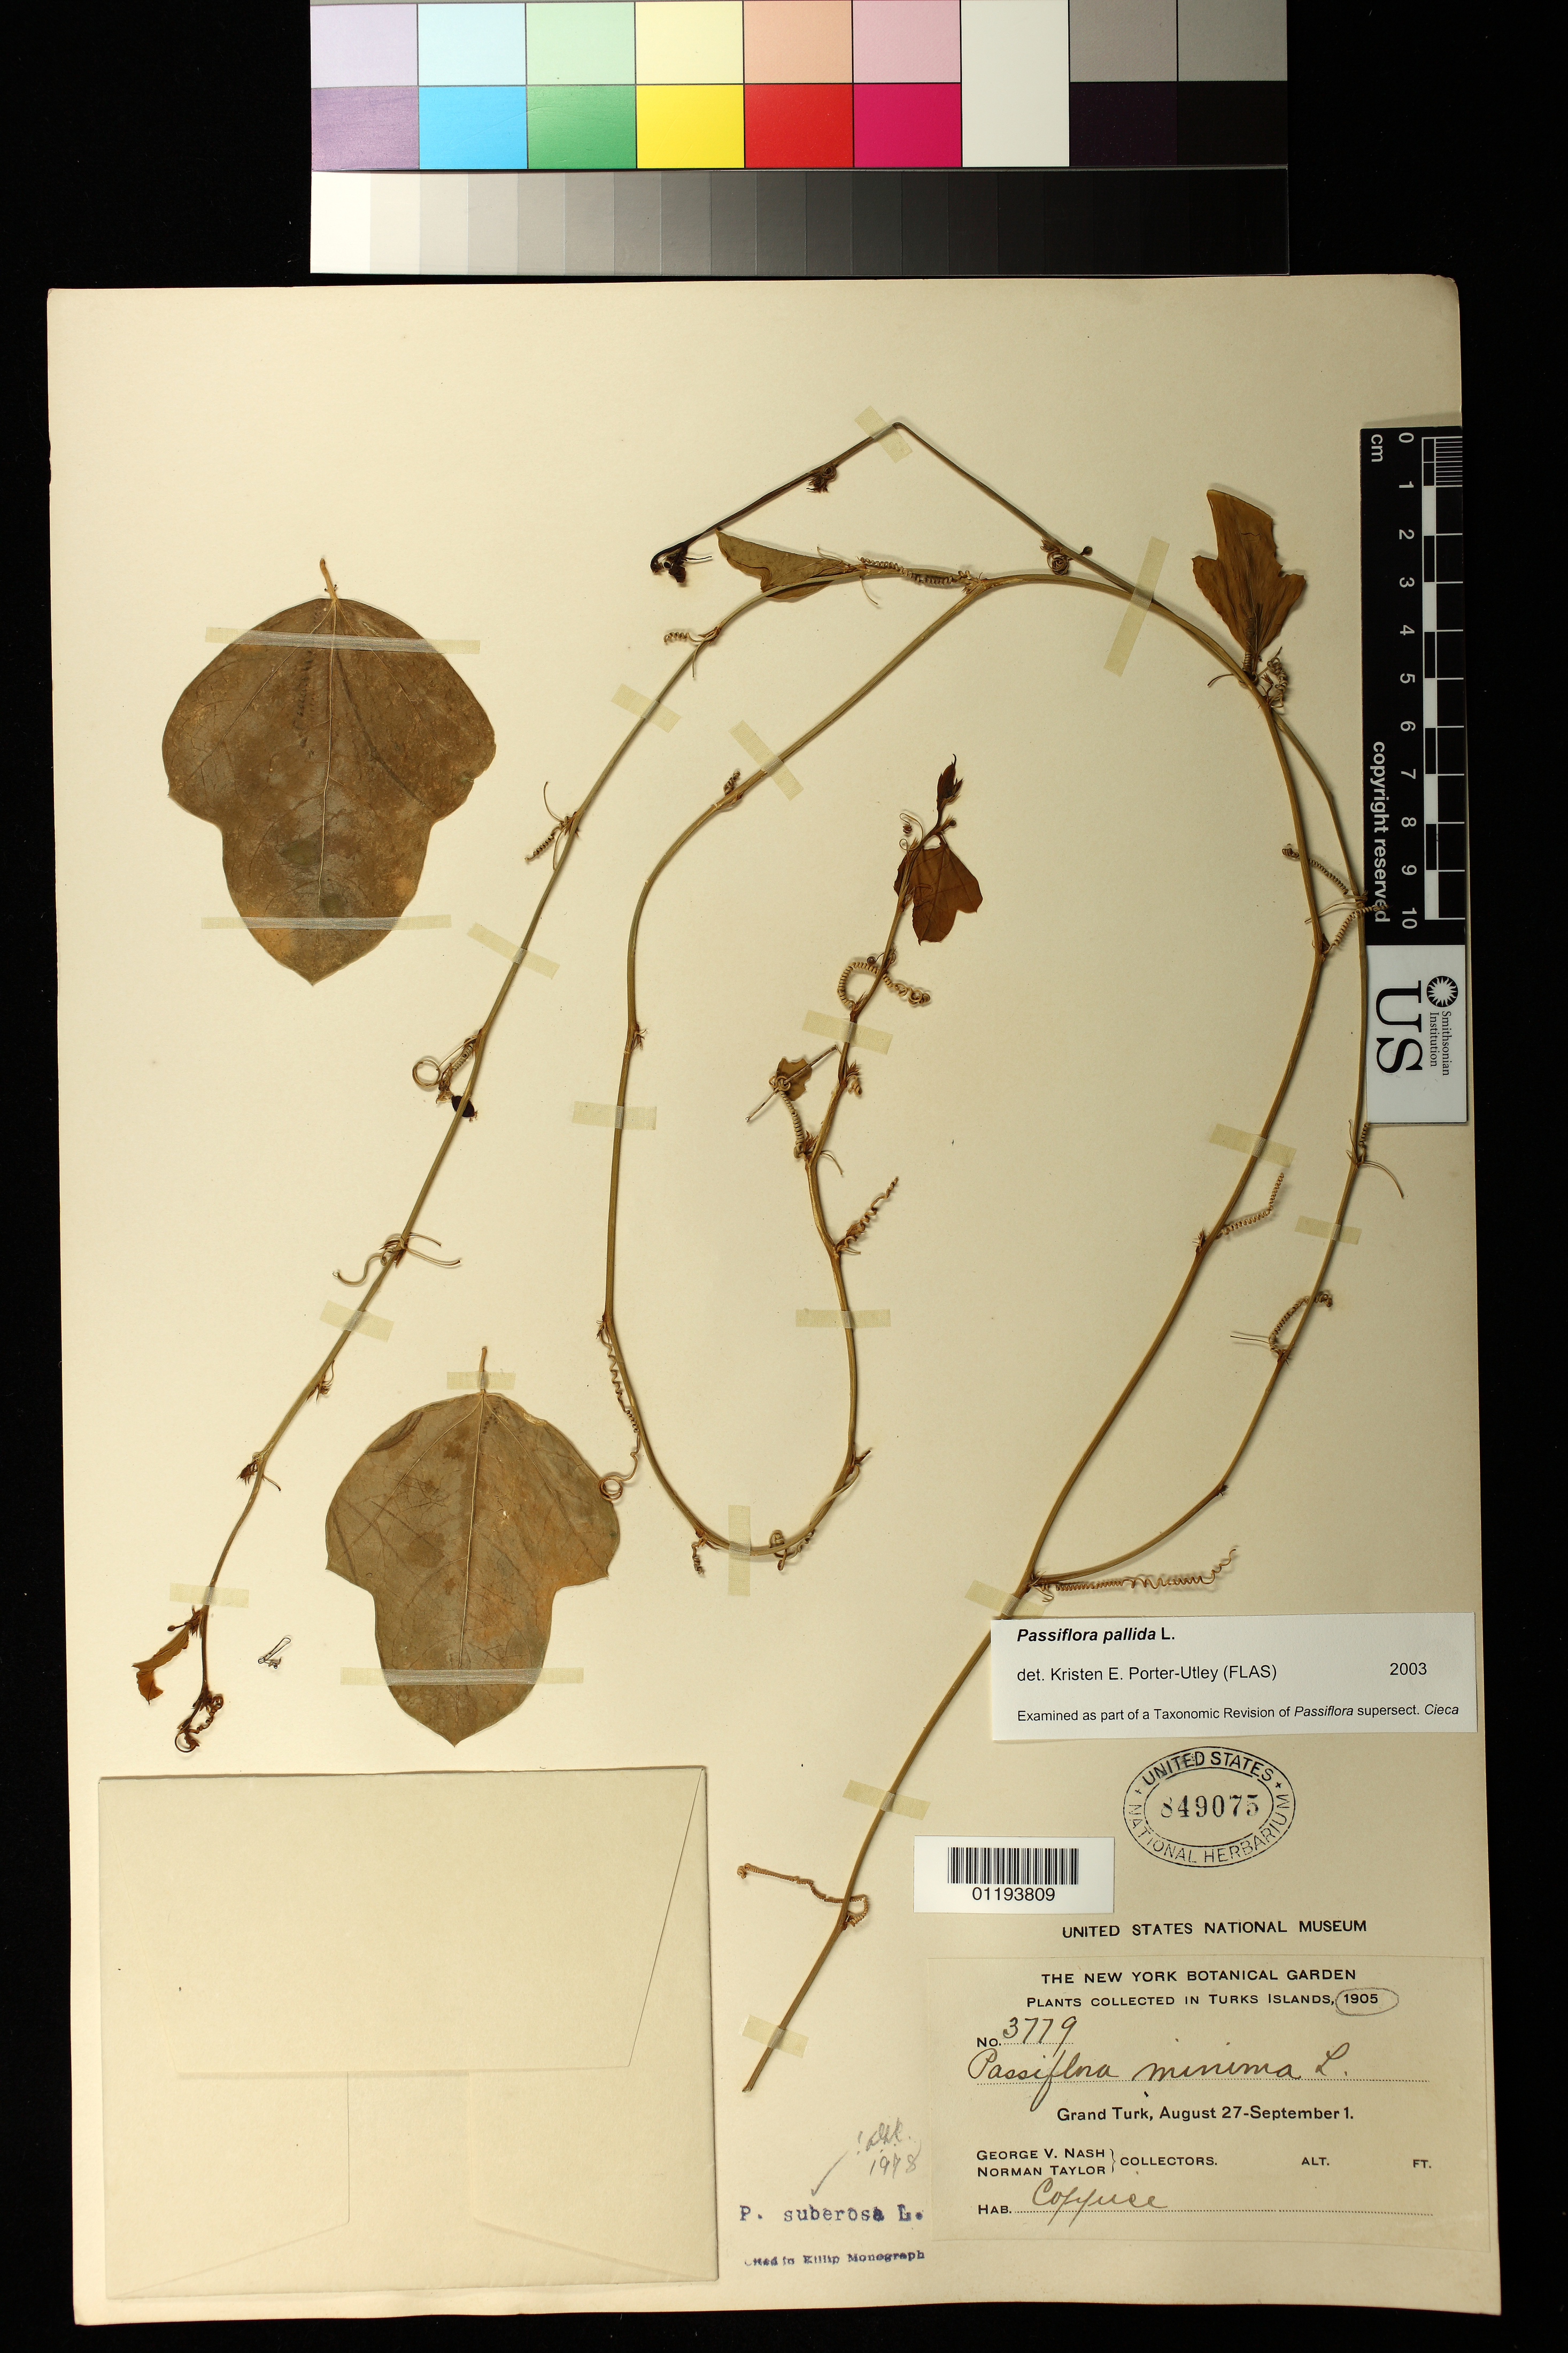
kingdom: Plantae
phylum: Tracheophyta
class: Magnoliopsida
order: Malpighiales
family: Passifloraceae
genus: Passiflora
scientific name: Passiflora pallida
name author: L.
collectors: G. V. Nash & N. Taylor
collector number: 3779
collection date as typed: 1905 Aug 27 1905-09-01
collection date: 1905-08-27/1905-09-01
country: Turks and Caicos Islands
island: Grand Turk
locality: Turk Islands, Grand Turk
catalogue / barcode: US 849075